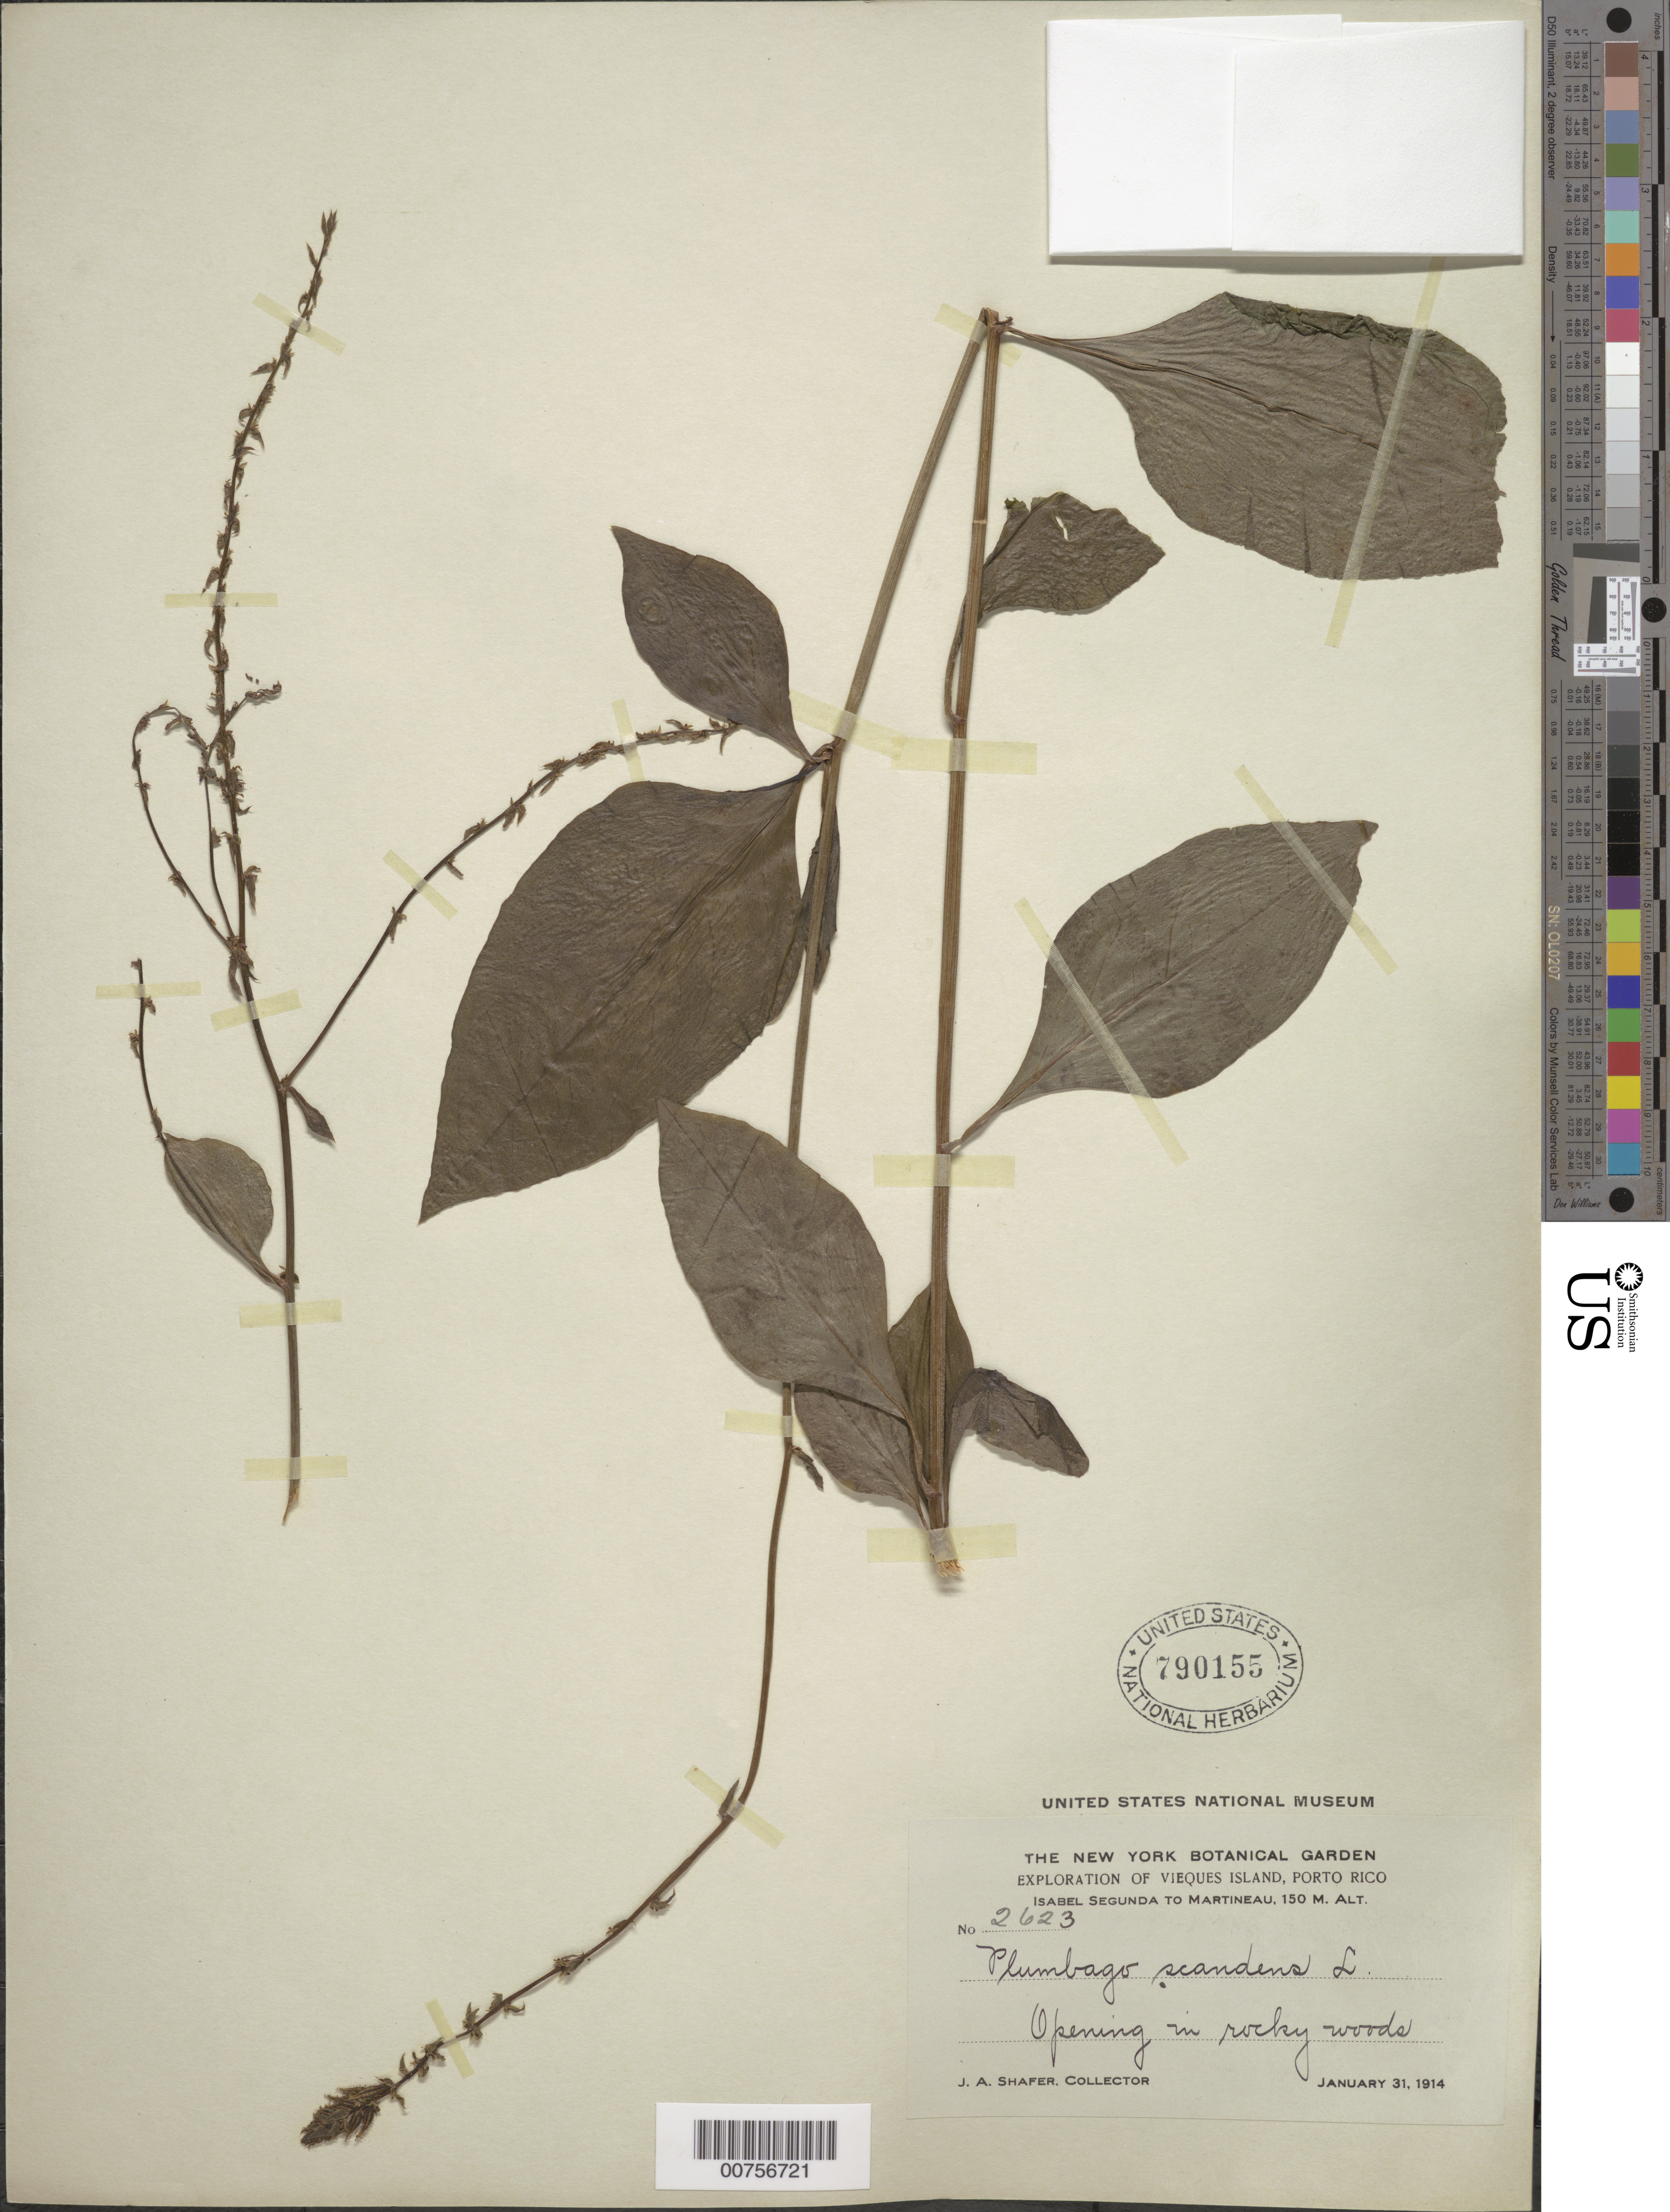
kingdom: Plantae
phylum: Tracheophyta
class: Magnoliopsida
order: Caryophyllales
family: Plumbaginaceae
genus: Plumbago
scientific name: Plumbago scandens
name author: L.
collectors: J. A. Shafer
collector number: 2623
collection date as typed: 31 Jan 1914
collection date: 1914-01-31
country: Puerto Rico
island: Vieques I.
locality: Isabel Segunda to Martineau.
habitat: Opening in rocky woods.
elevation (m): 150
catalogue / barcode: US 790155